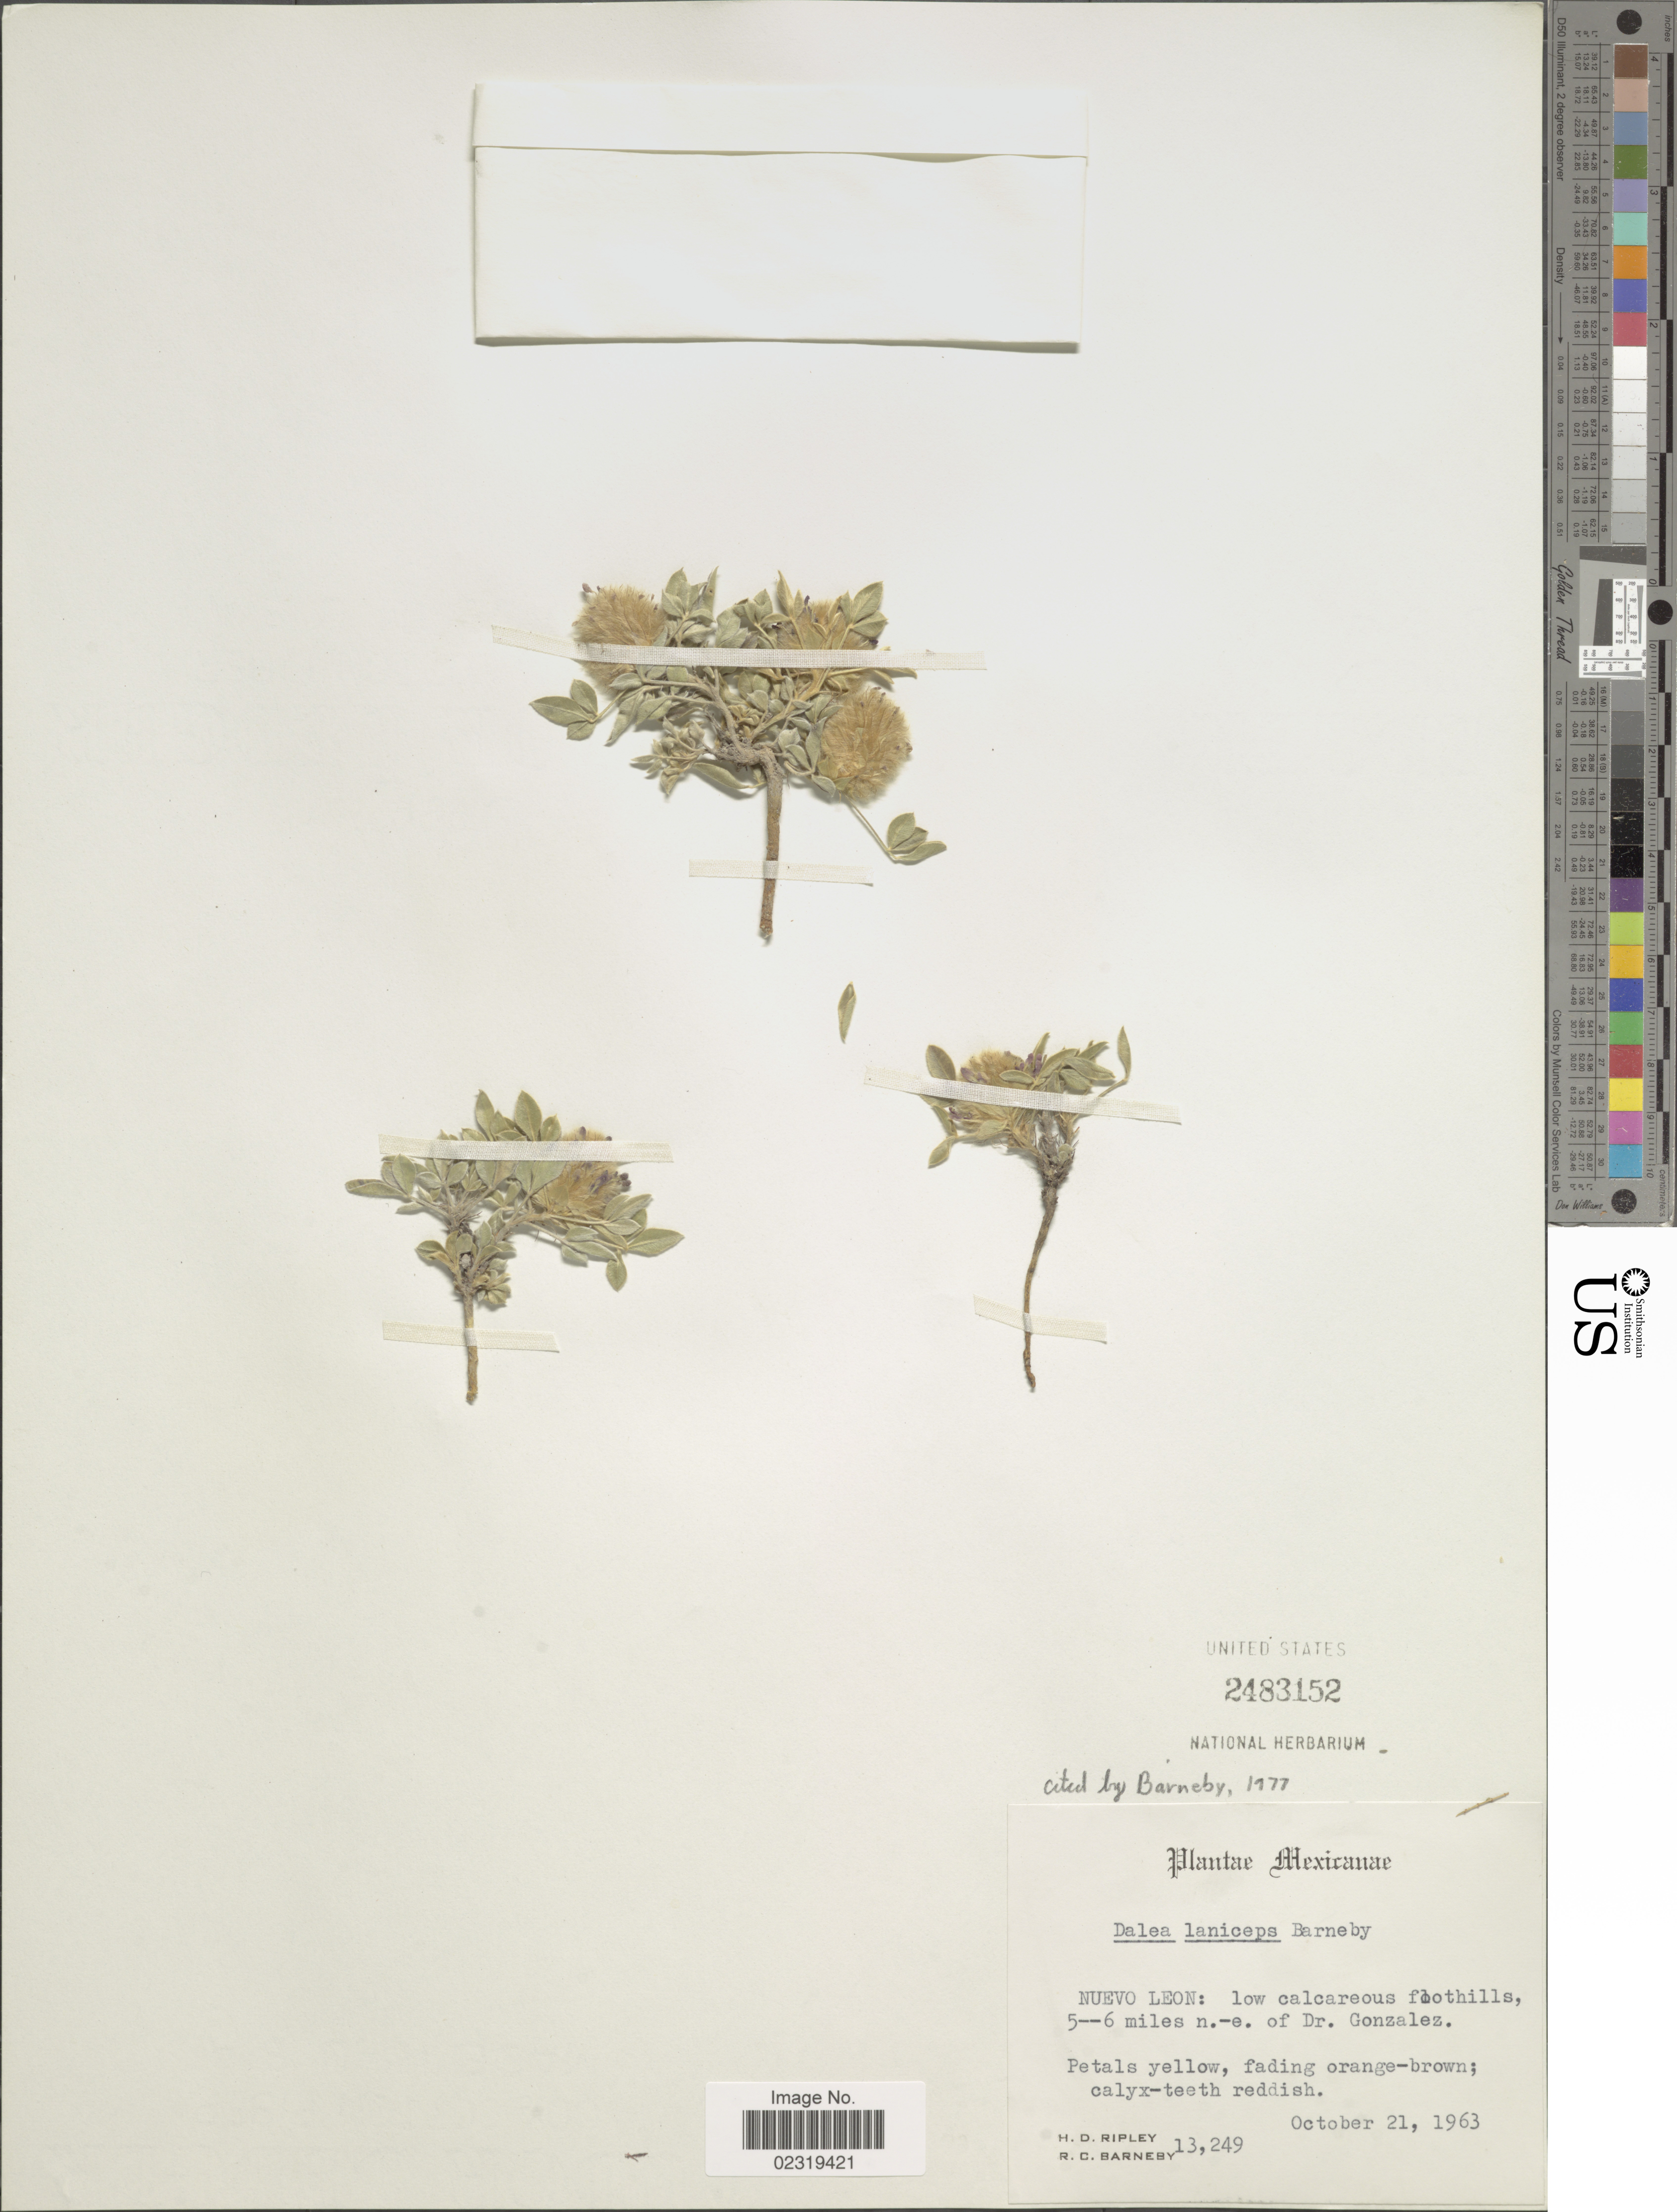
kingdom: Plantae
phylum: Tracheophyta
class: Magnoliopsida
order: Fabales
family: Fabaceae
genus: Dalea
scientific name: Dalea laniceps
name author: Barneby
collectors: H. Ripley & R. C. Barneby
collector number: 13249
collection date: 1963-10-21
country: Mexico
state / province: Nuevo León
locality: Low calcareous foothills, 5--6 miles n.-e of Dr Gonzalez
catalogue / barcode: US 2483152